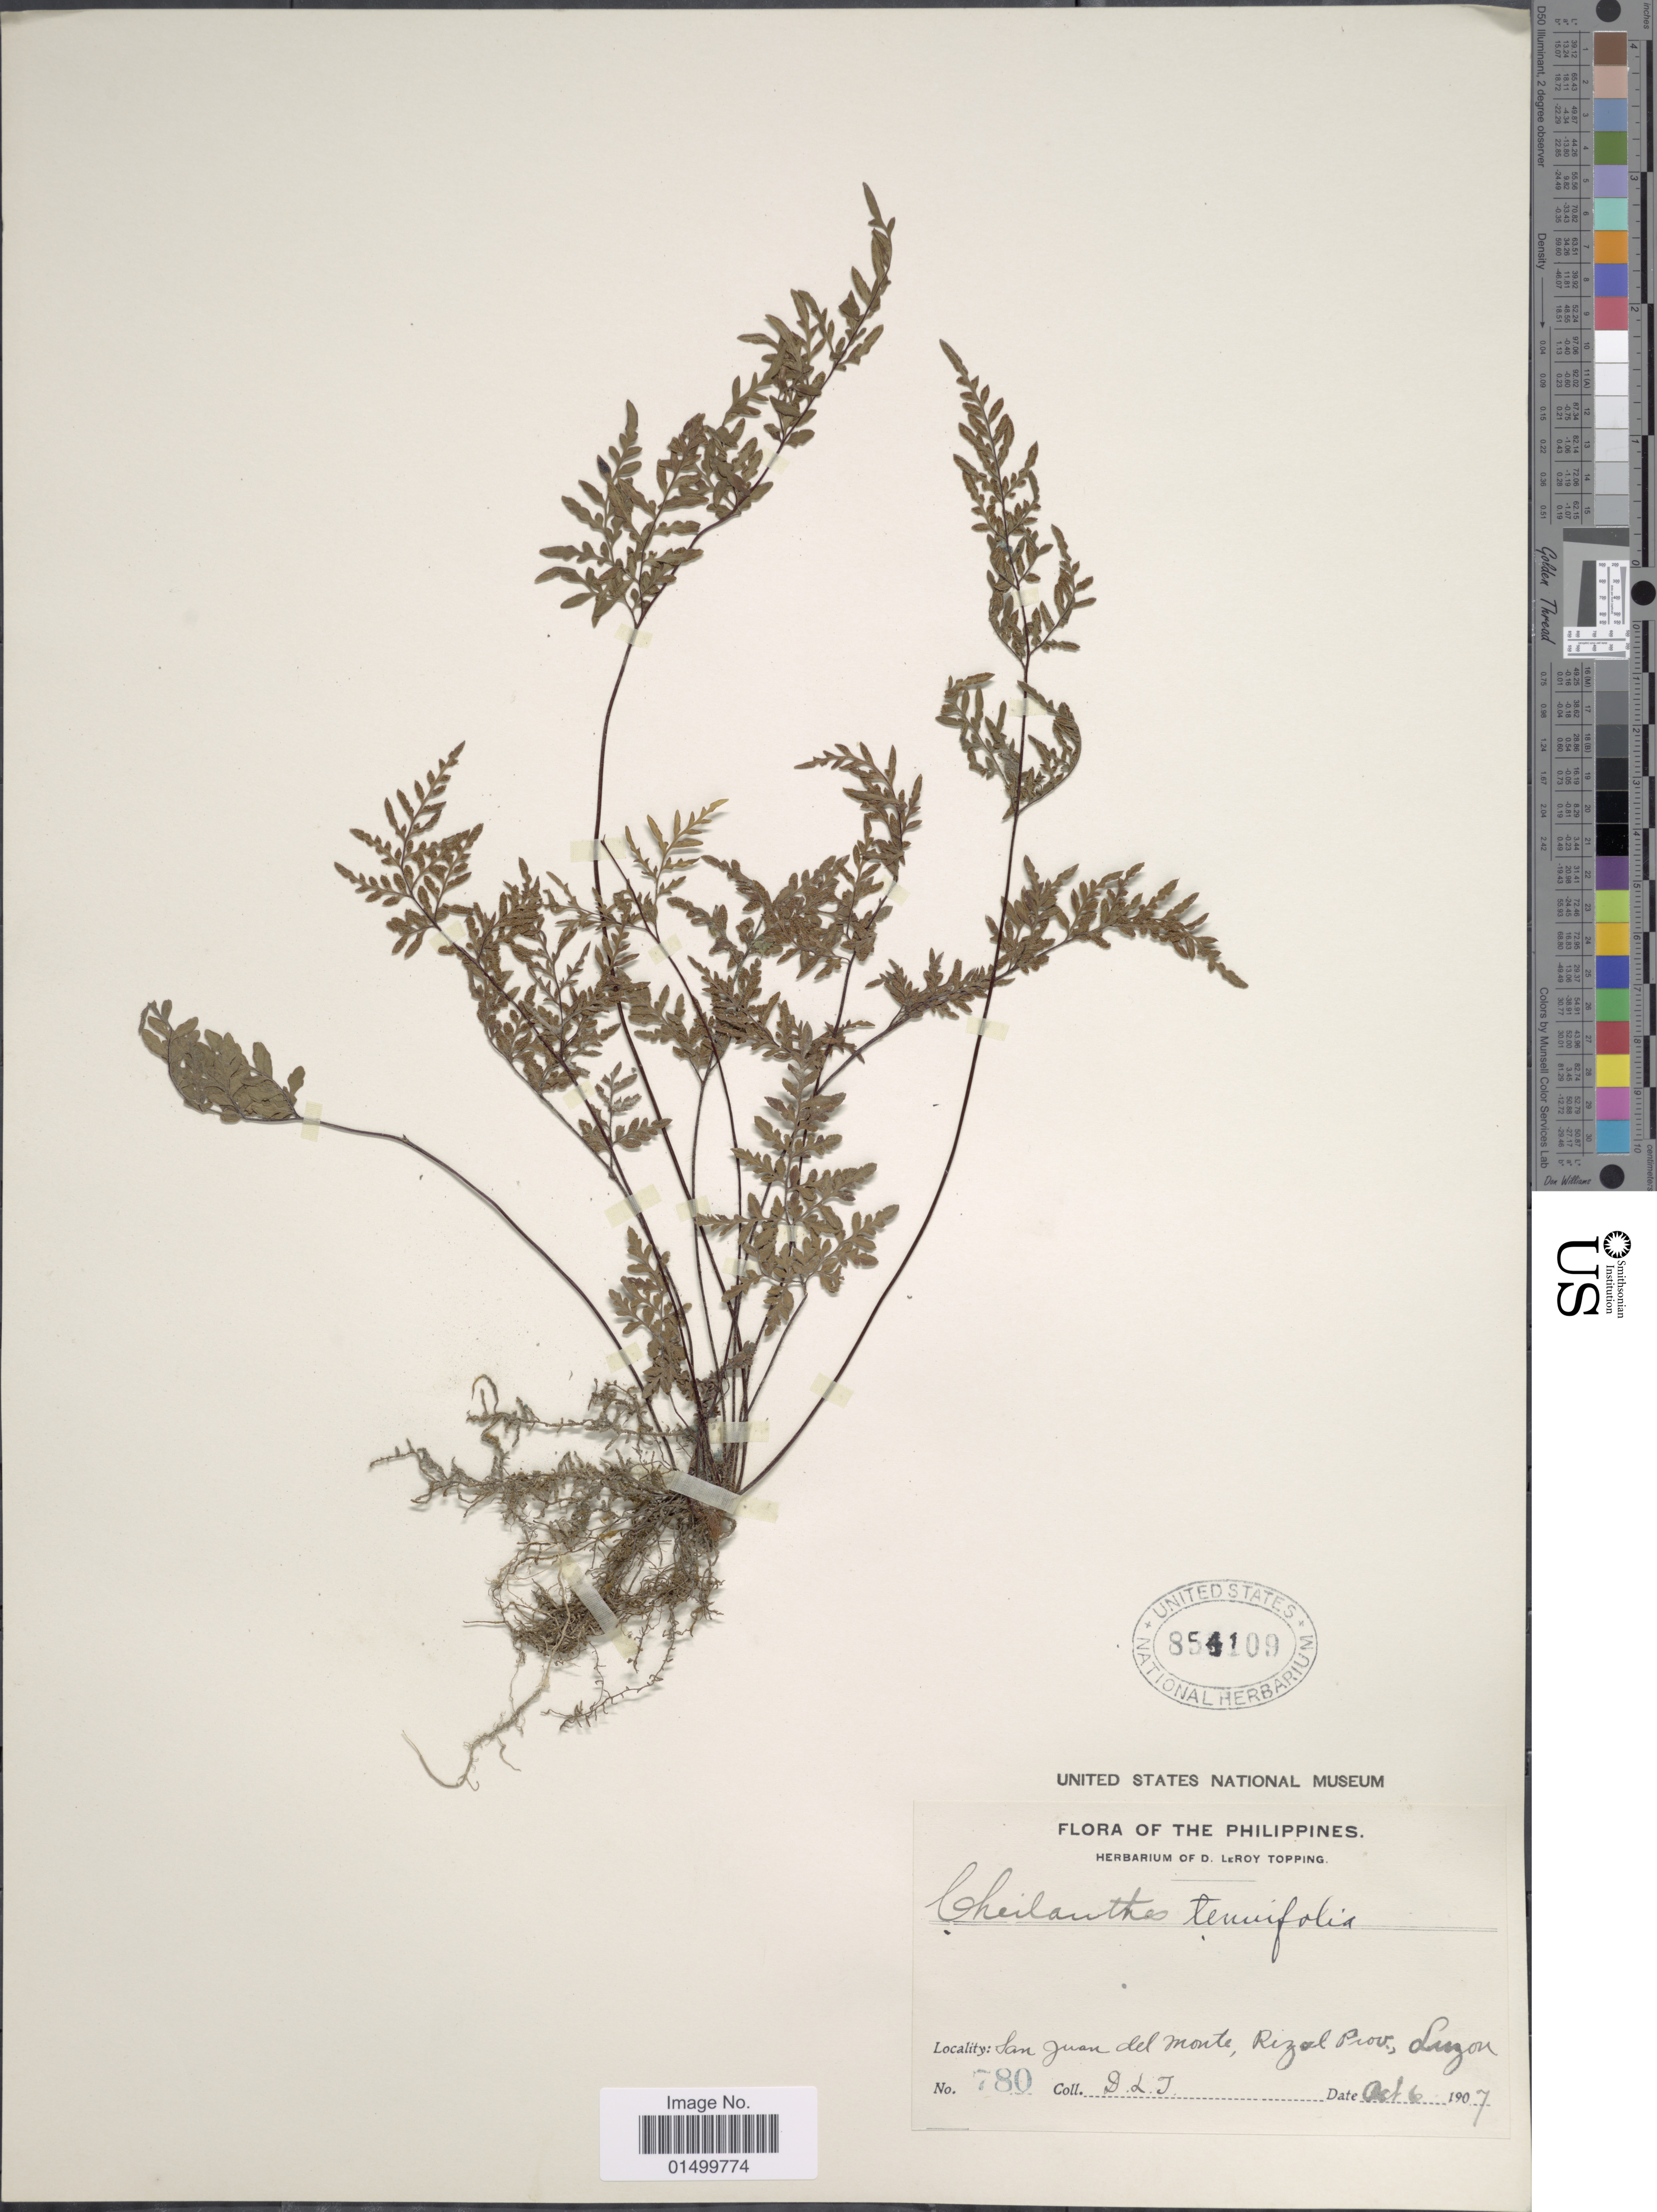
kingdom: Plantae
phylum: Tracheophyta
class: Polypodiopsida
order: Polypodiales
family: Pteridaceae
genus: Cheilanthes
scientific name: Cheilanthes tenuifolia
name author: (Burm. f.) Sw.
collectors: D. L. Topping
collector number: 780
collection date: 1907-10-06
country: Philippines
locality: San Juan del Monte, Rizal Province, Luzon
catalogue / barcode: US 854109